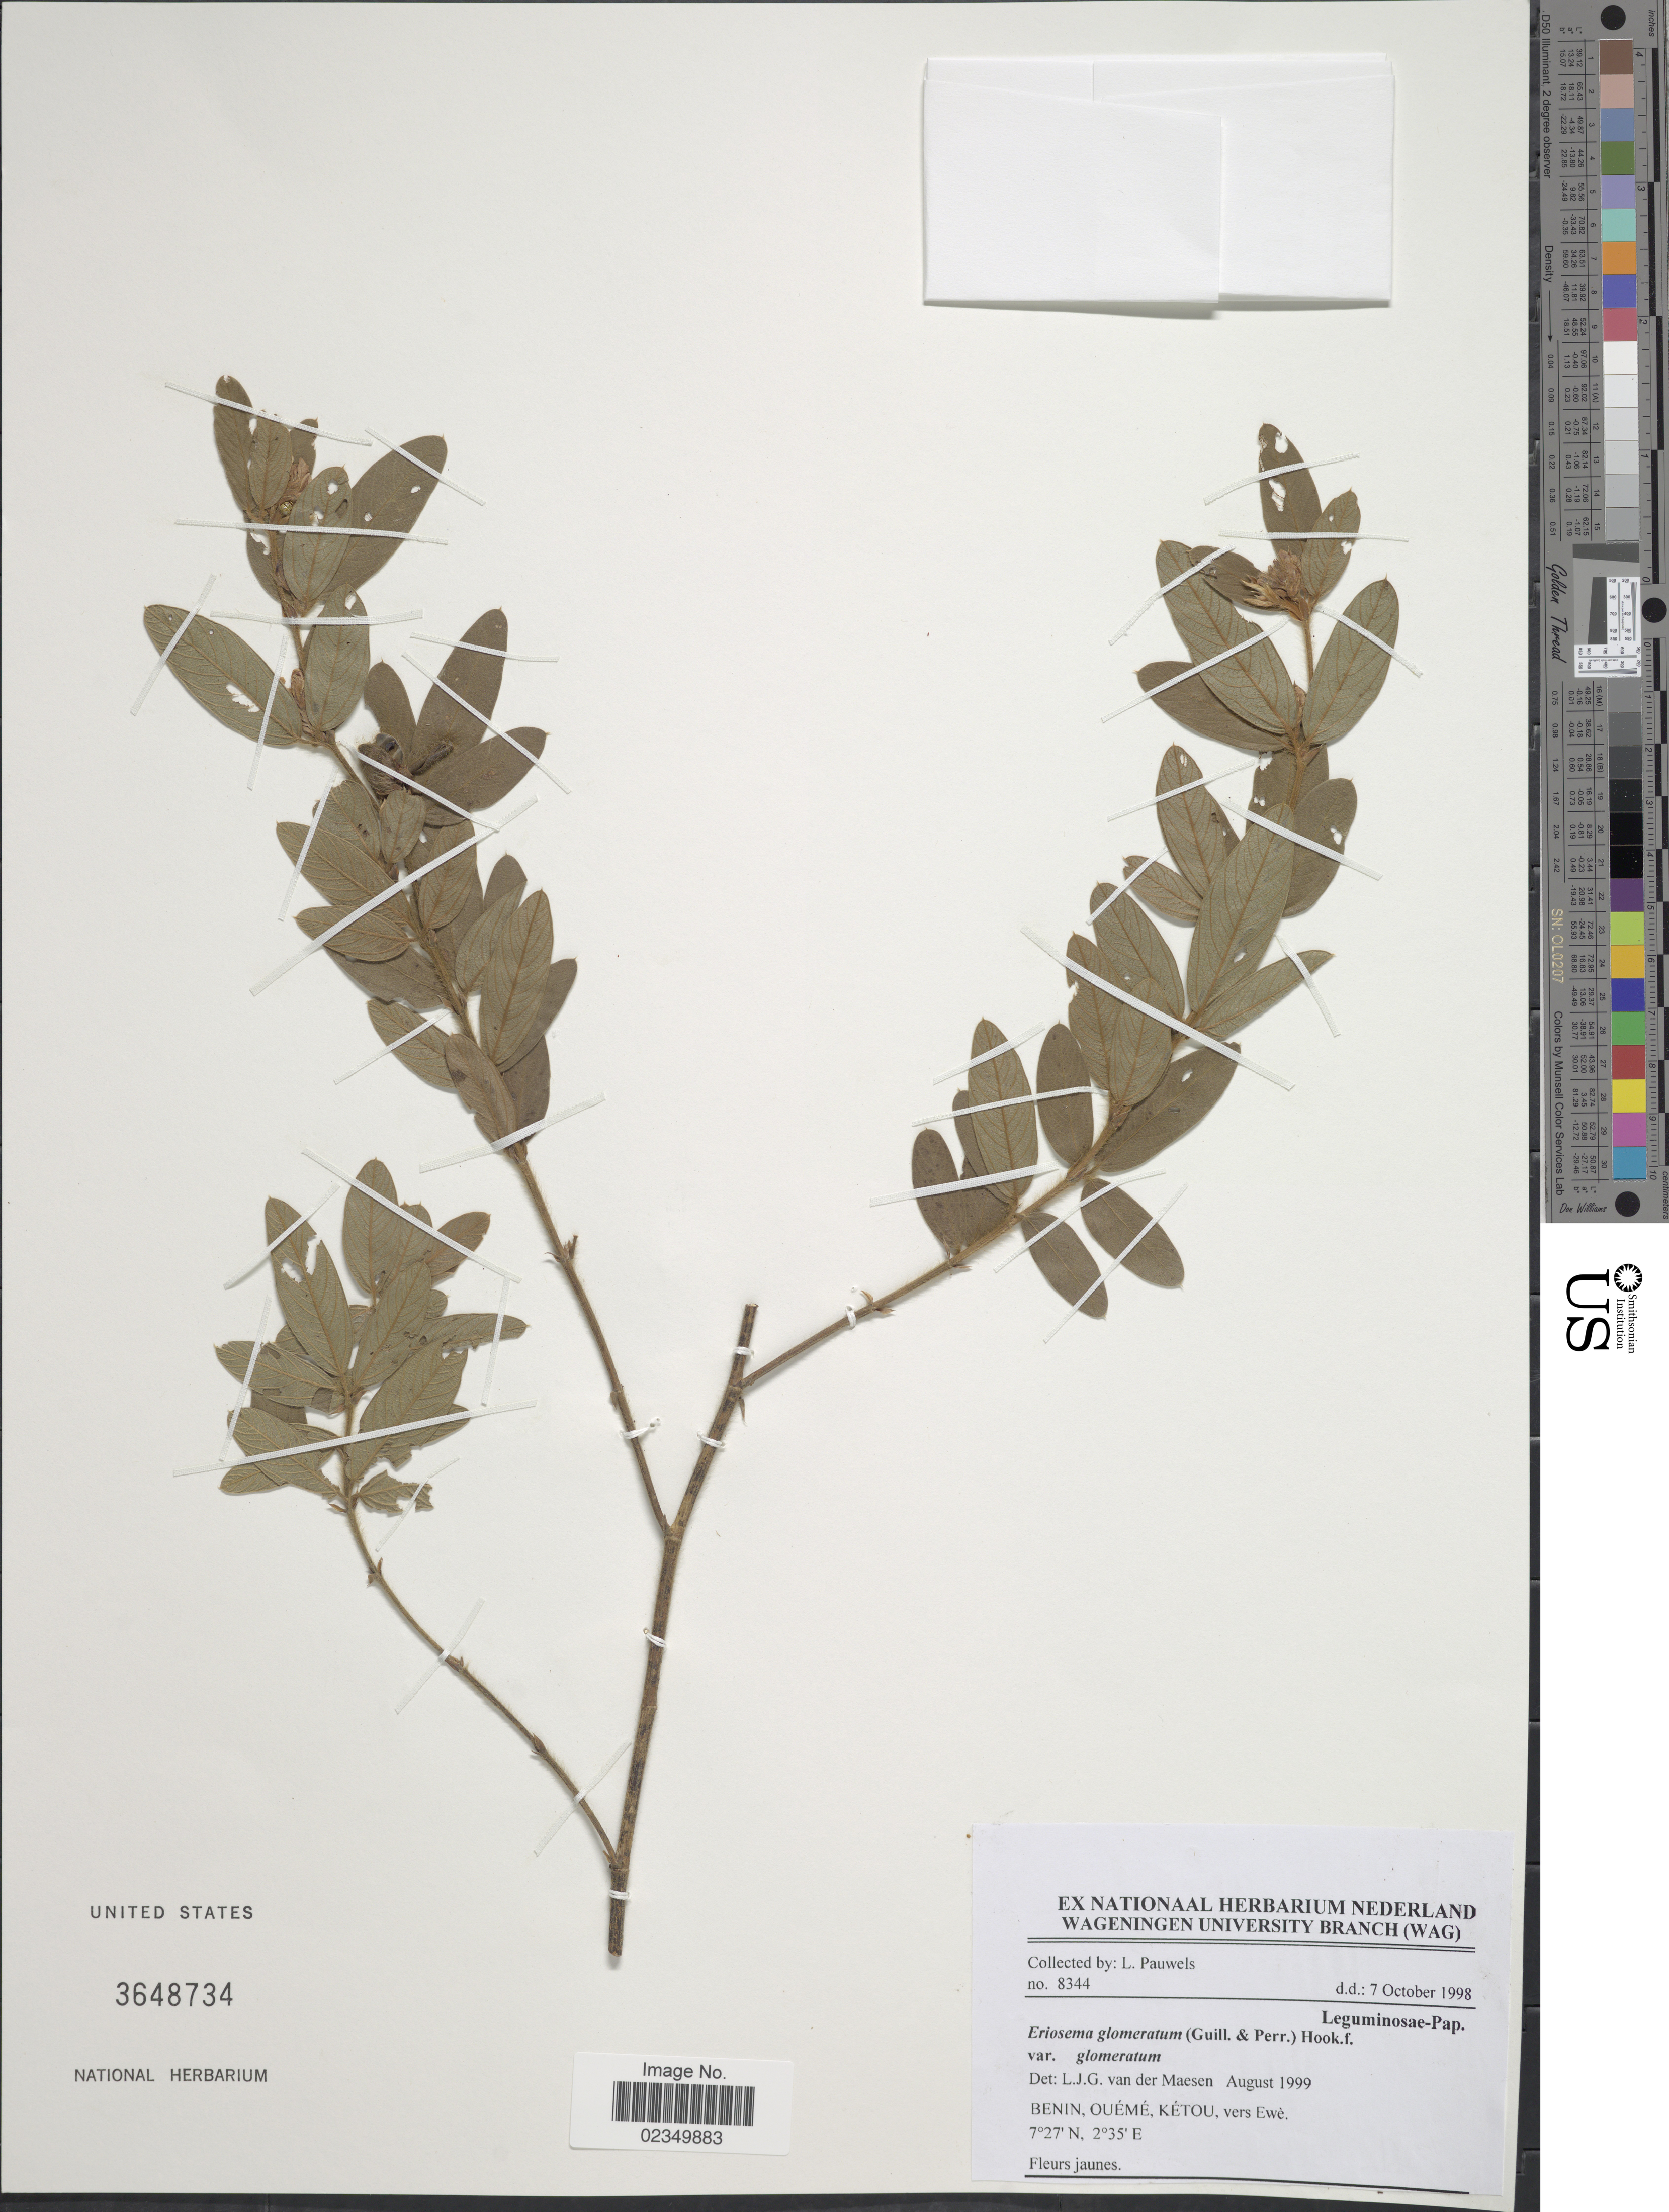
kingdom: Plantae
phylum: Tracheophyta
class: Magnoliopsida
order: Fabales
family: Fabaceae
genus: Eriosema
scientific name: Eriosema glomeratum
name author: (Guill. & Perr.) Hook. f.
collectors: L. Pauwels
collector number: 8344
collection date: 1998-10-07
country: Benin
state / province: Oueme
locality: Ketou, vers Ewe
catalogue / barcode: US 3648734